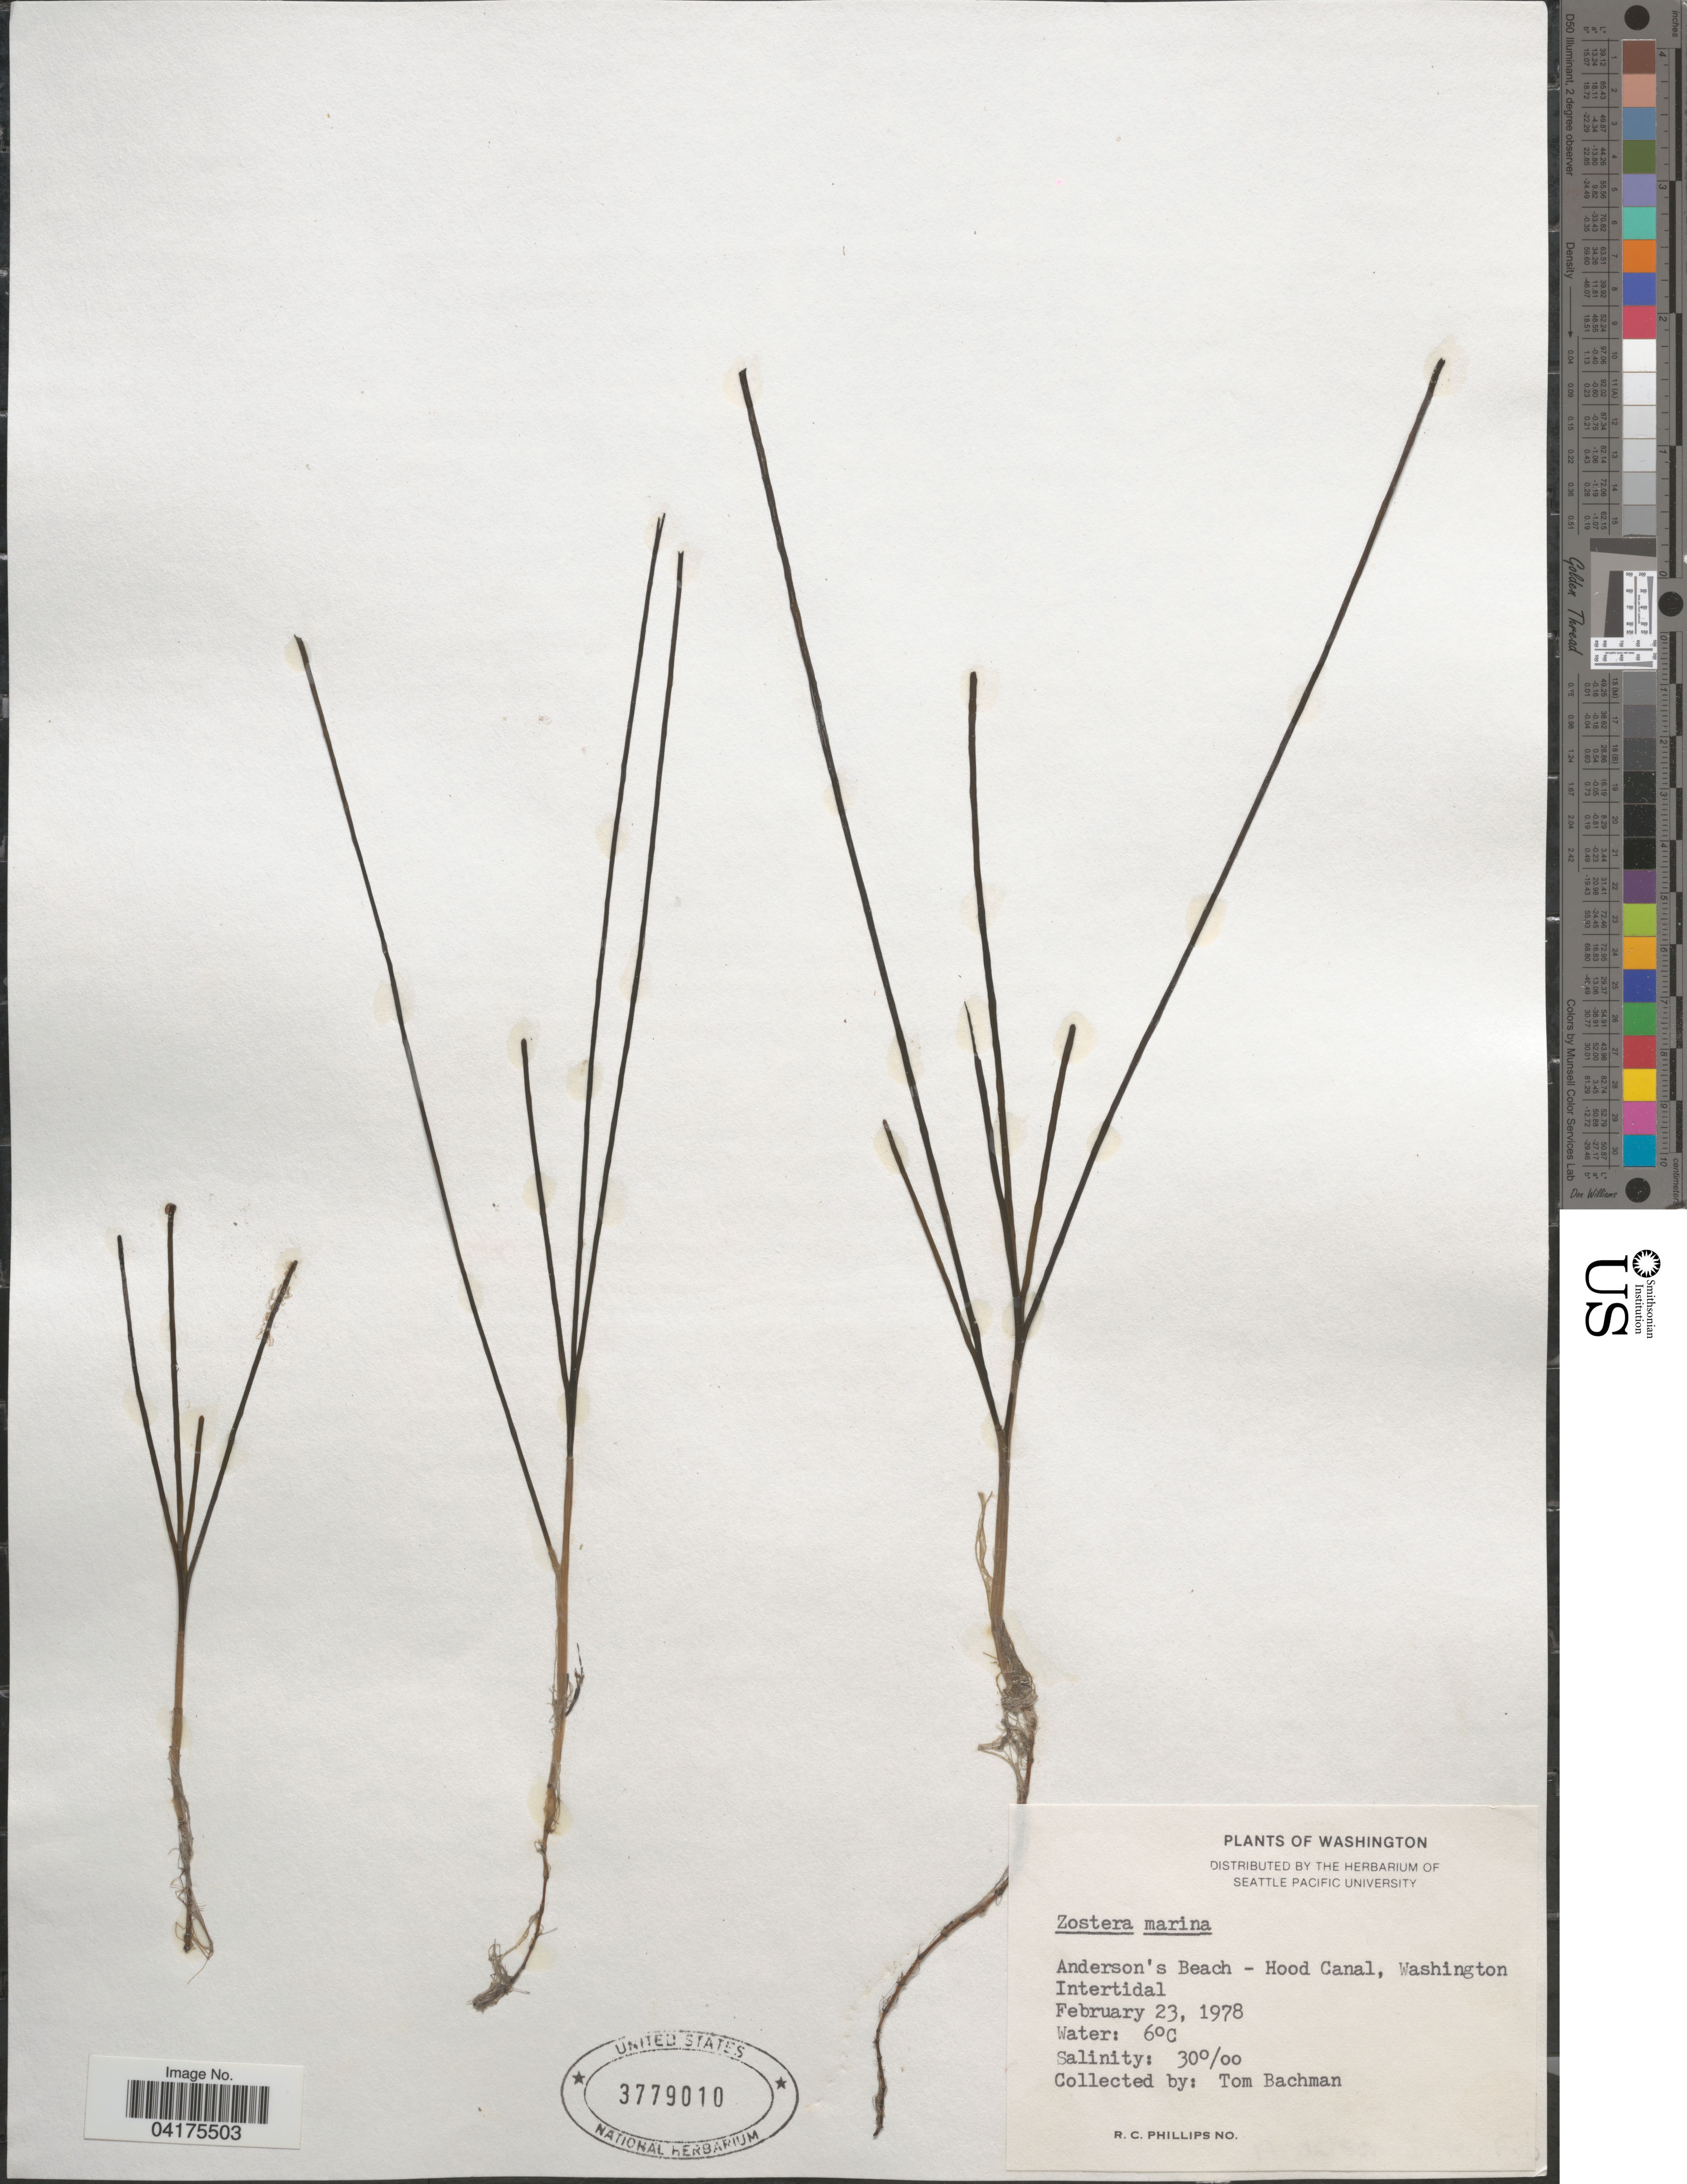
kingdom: Plantae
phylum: Tracheophyta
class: Liliopsida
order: Alismatales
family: Zosteraceae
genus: Zostera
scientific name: Zostera marina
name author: L.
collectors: T. Bachman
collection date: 1978-02-23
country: United States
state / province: Washington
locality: Anderson's Beach - Hood Canal.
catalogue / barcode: US 3779010